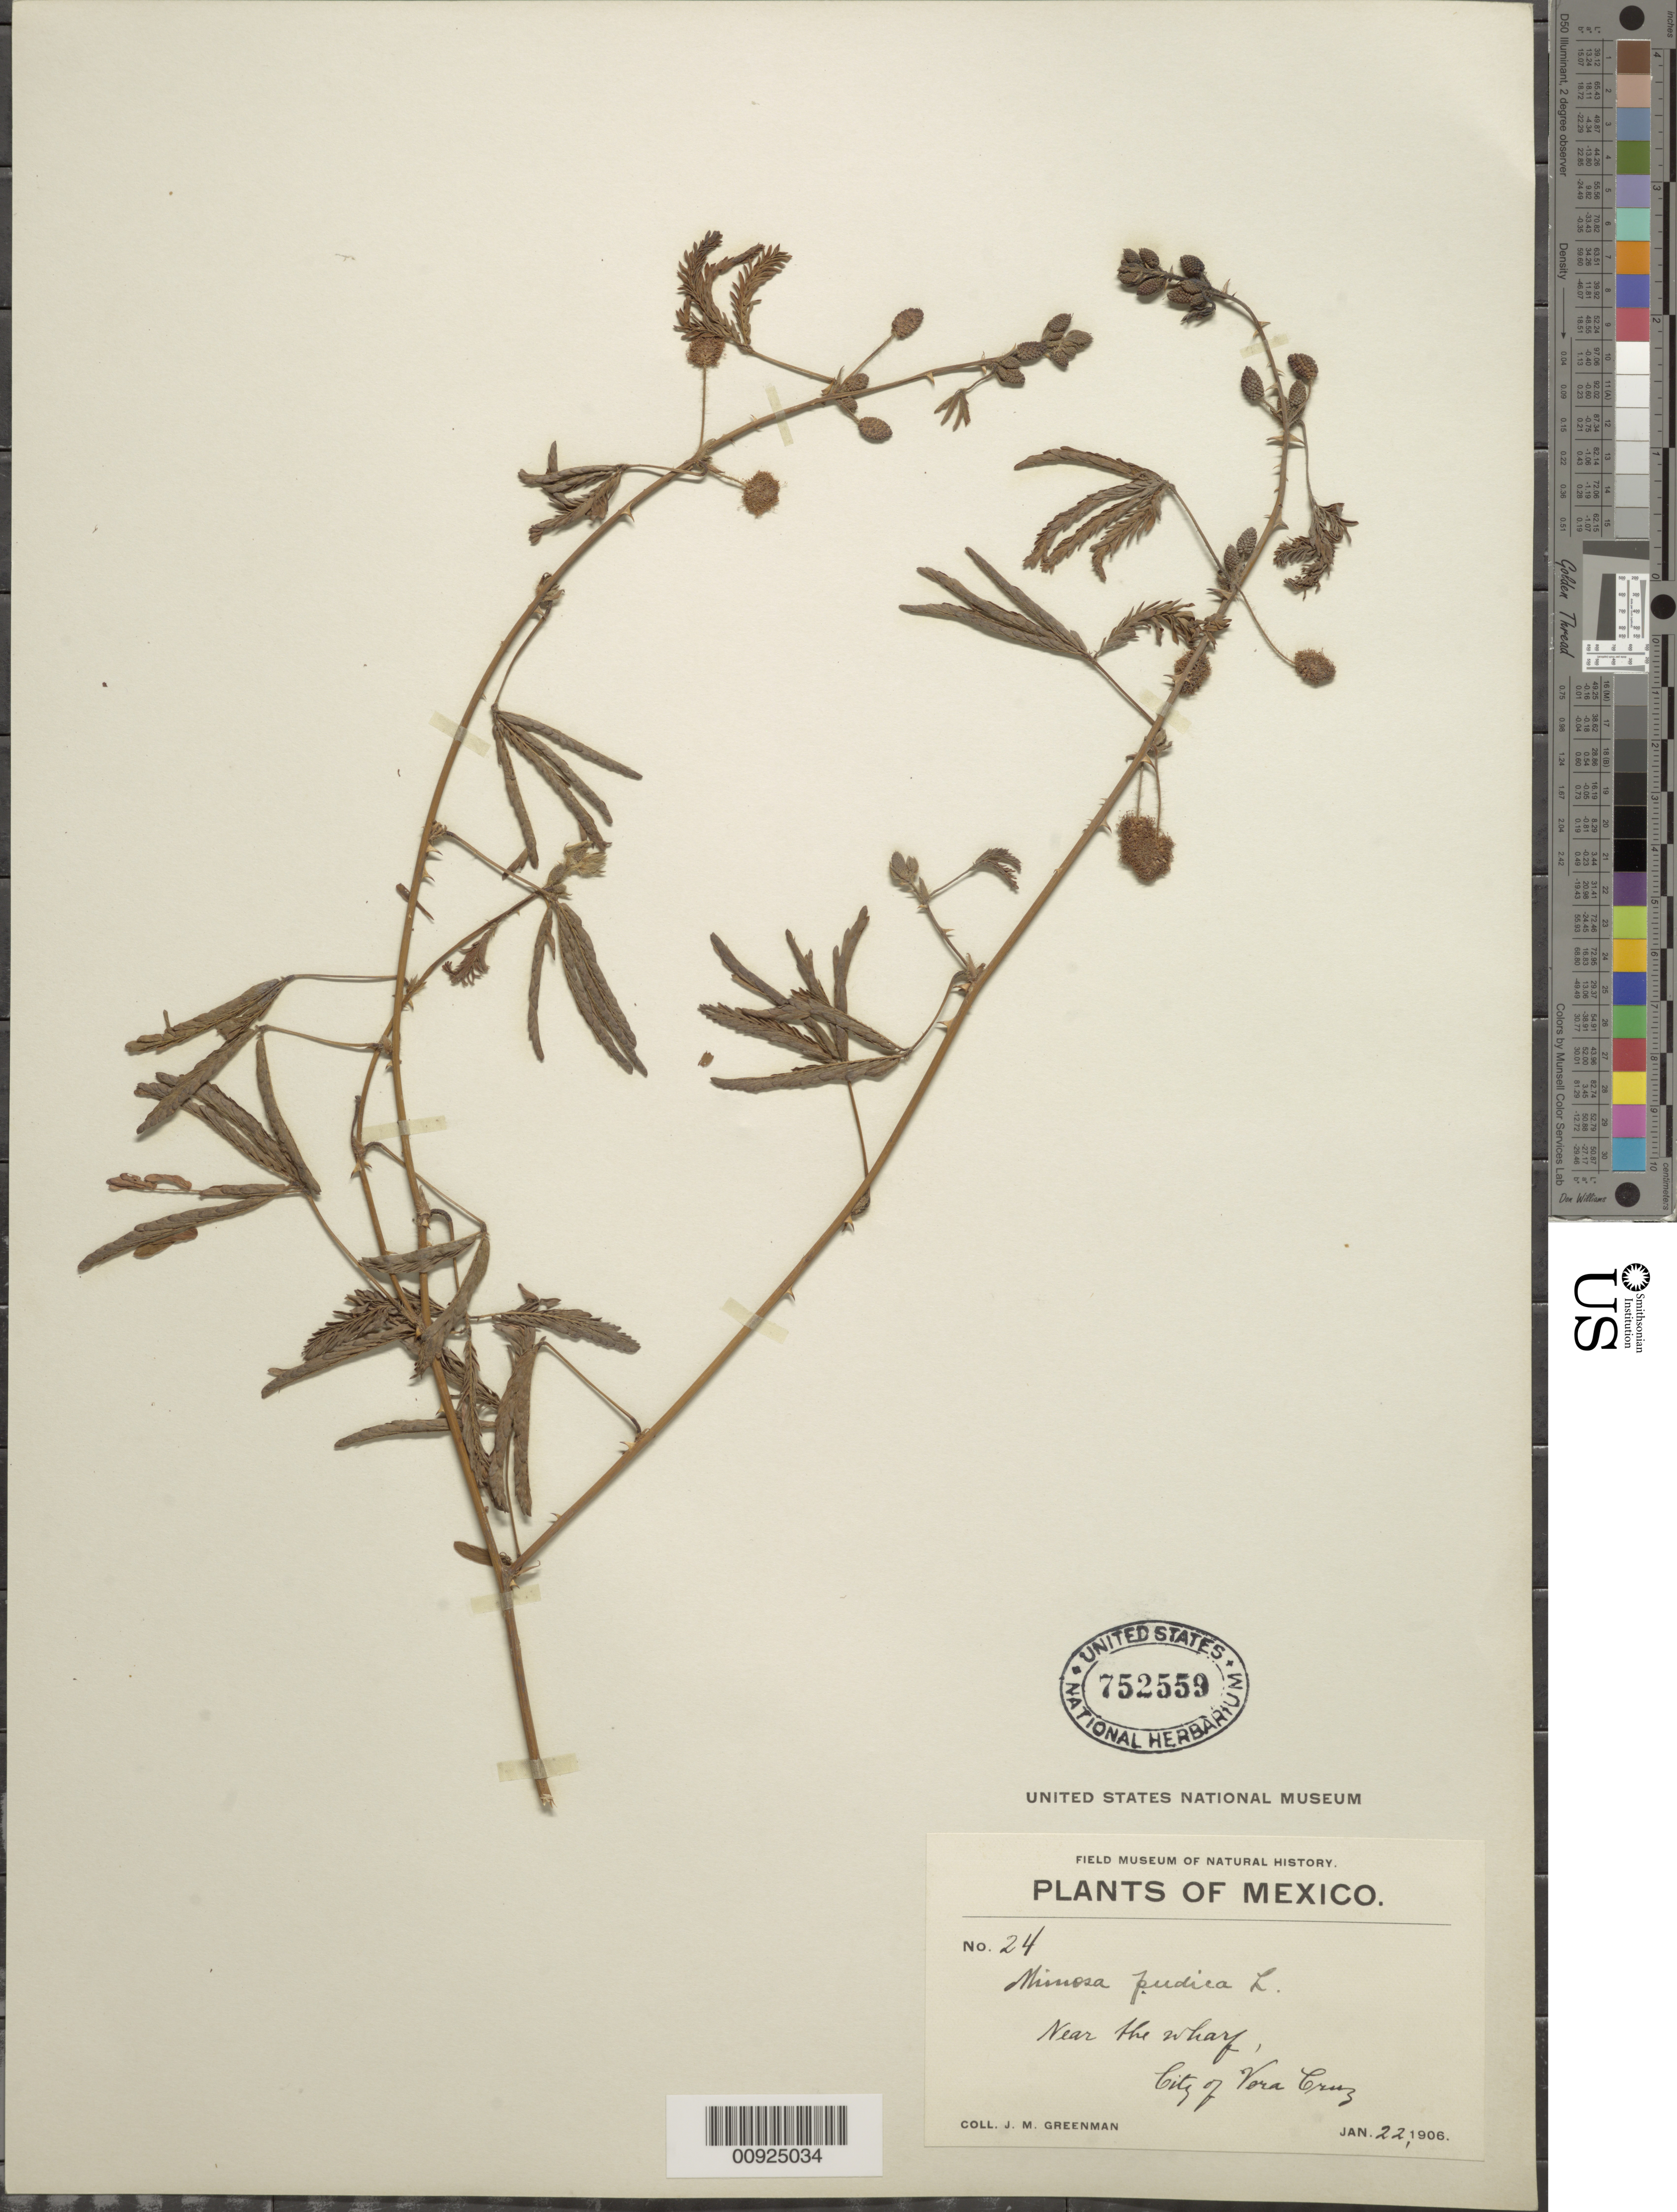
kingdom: Plantae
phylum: Tracheophyta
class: Magnoliopsida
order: Fabales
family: Fabaceae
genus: Mimosa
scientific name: Mimosa pudica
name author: L.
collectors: J. M. Greenman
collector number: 24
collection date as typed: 22 Jan 1906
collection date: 1906-01-22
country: Mexico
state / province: Veracruz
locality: Near the warf, City of Veracruz.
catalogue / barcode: US 752559